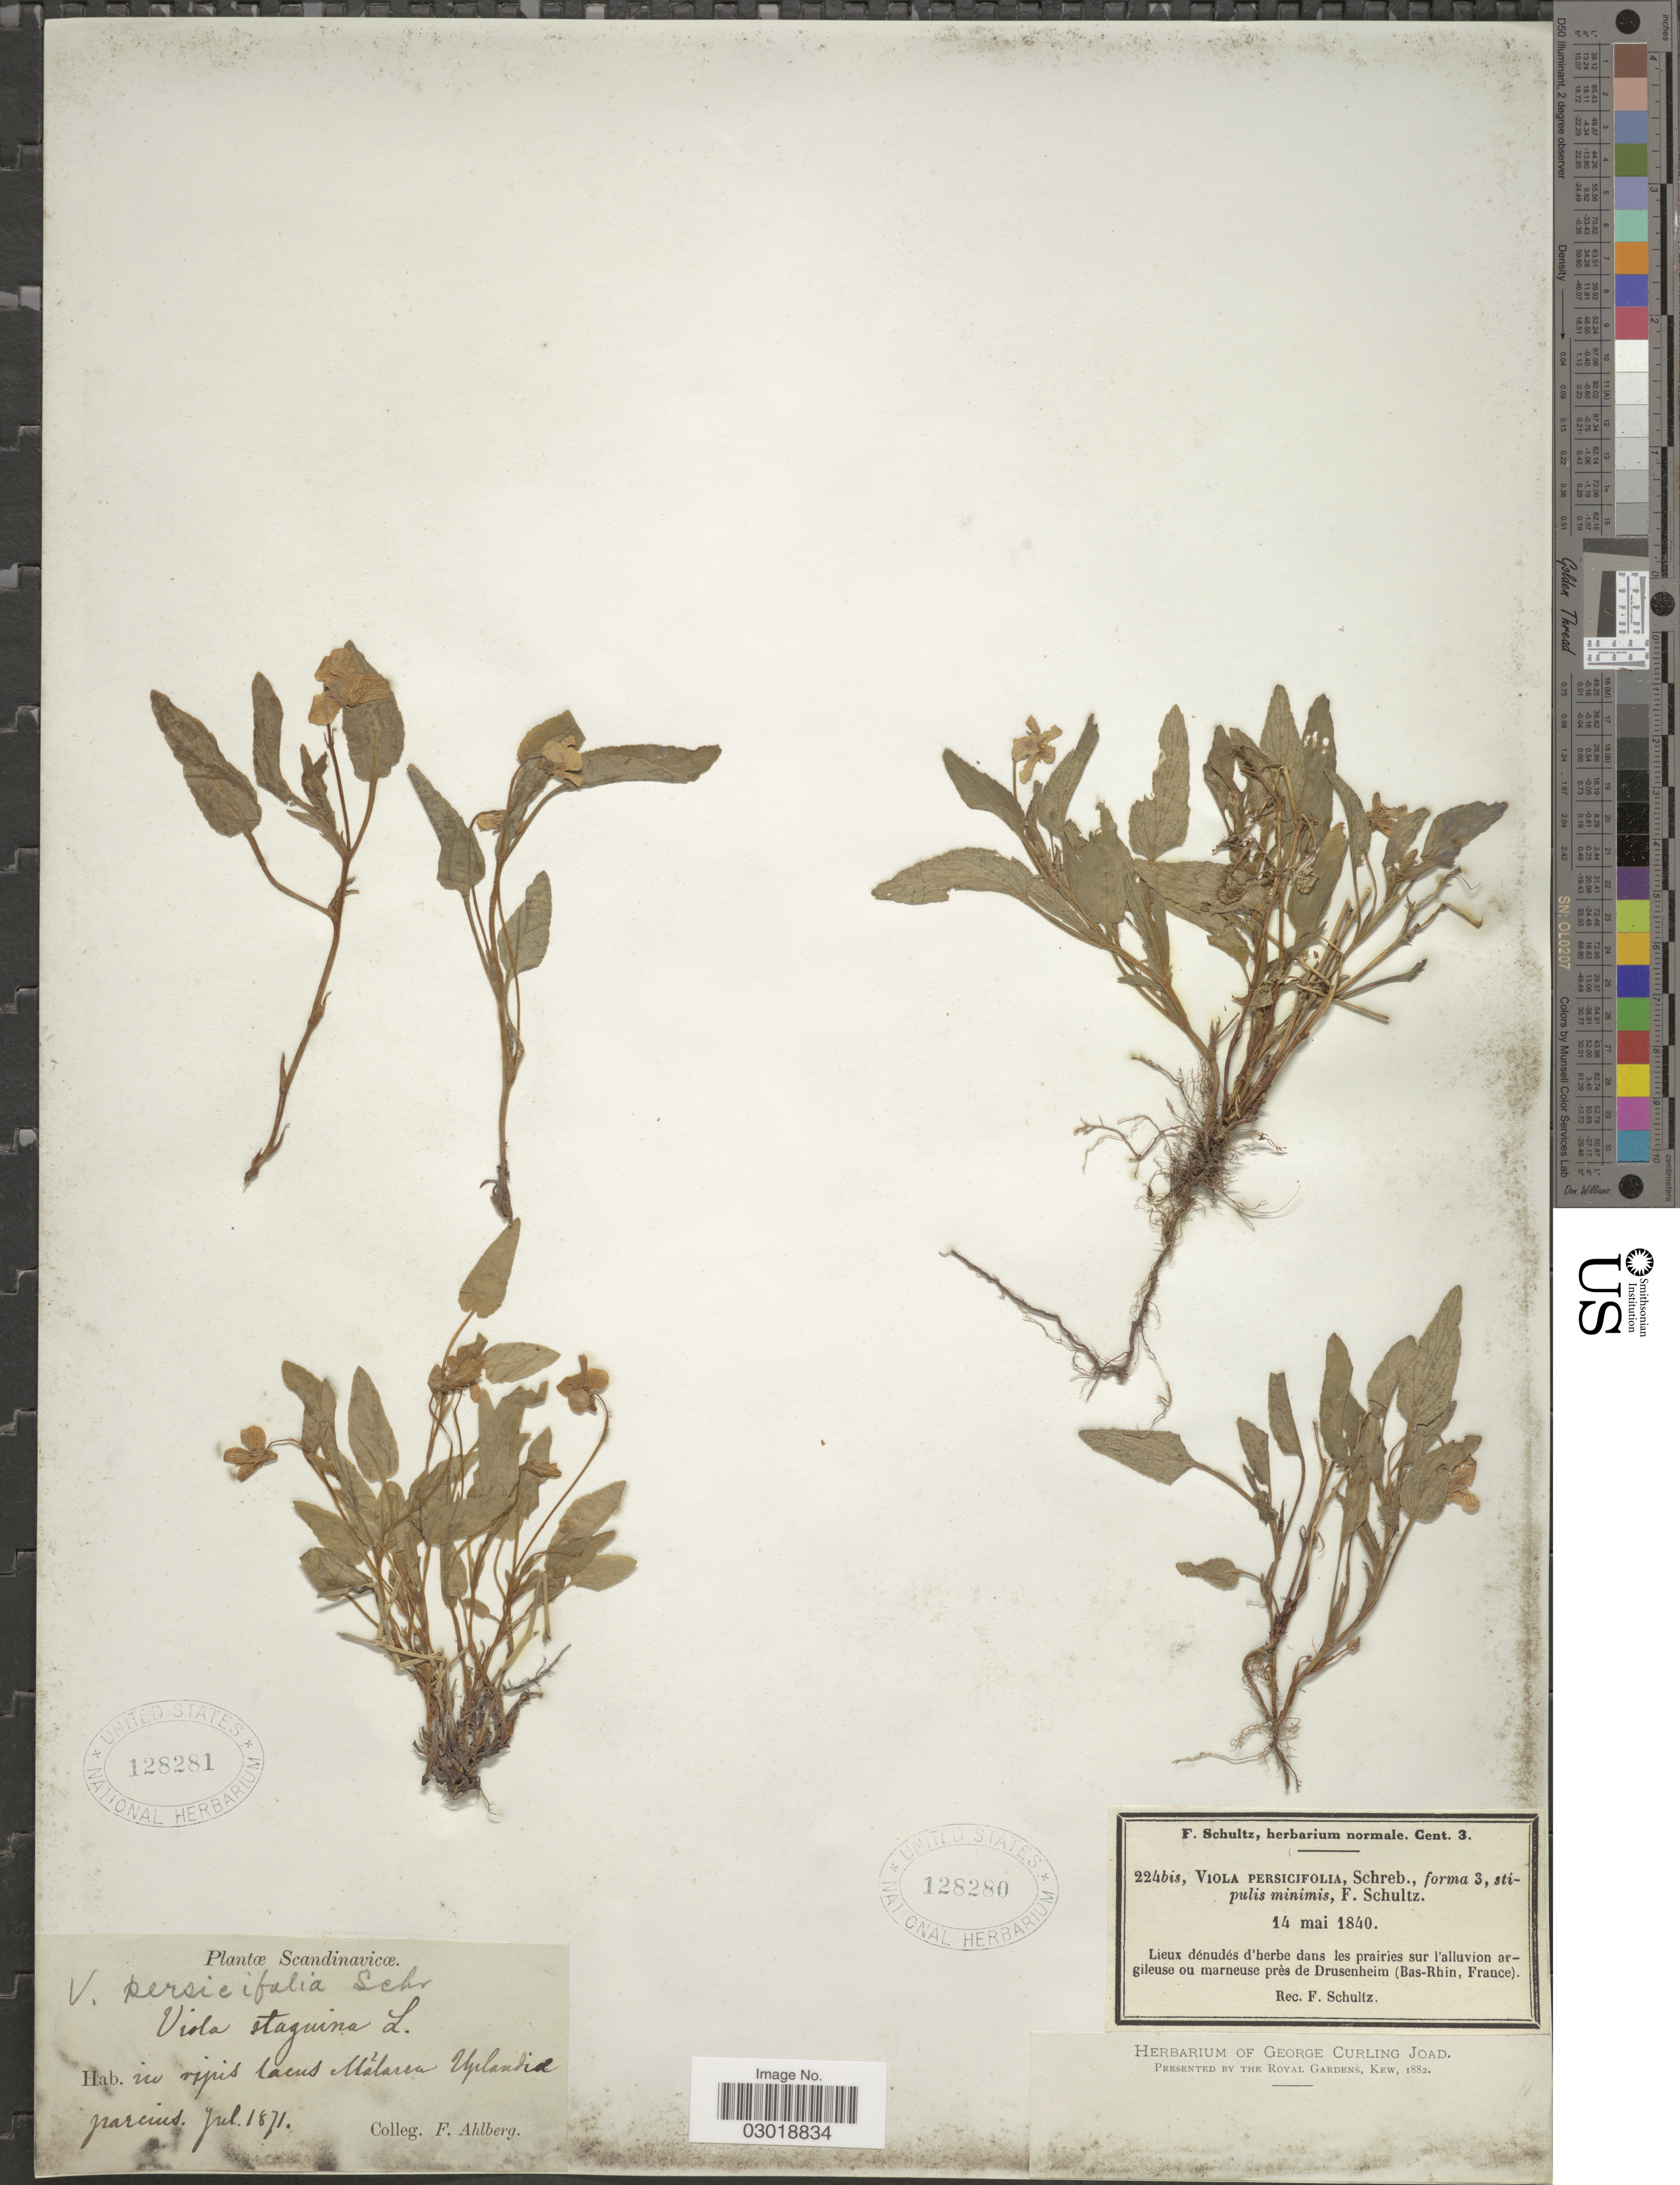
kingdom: Plantae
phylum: Tracheophyta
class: Magnoliopsida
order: Malpighiales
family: Violaceae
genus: Viola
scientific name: Viola persicifolia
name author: Schreb.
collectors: F. Schultz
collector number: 224bis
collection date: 1840-05-14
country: France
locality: Lieux dénudés d'herbe dans les prairies sur l'alluvion argileuse ou marneuse près de Drusenheim (Bas-Rhin).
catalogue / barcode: US 128280-2